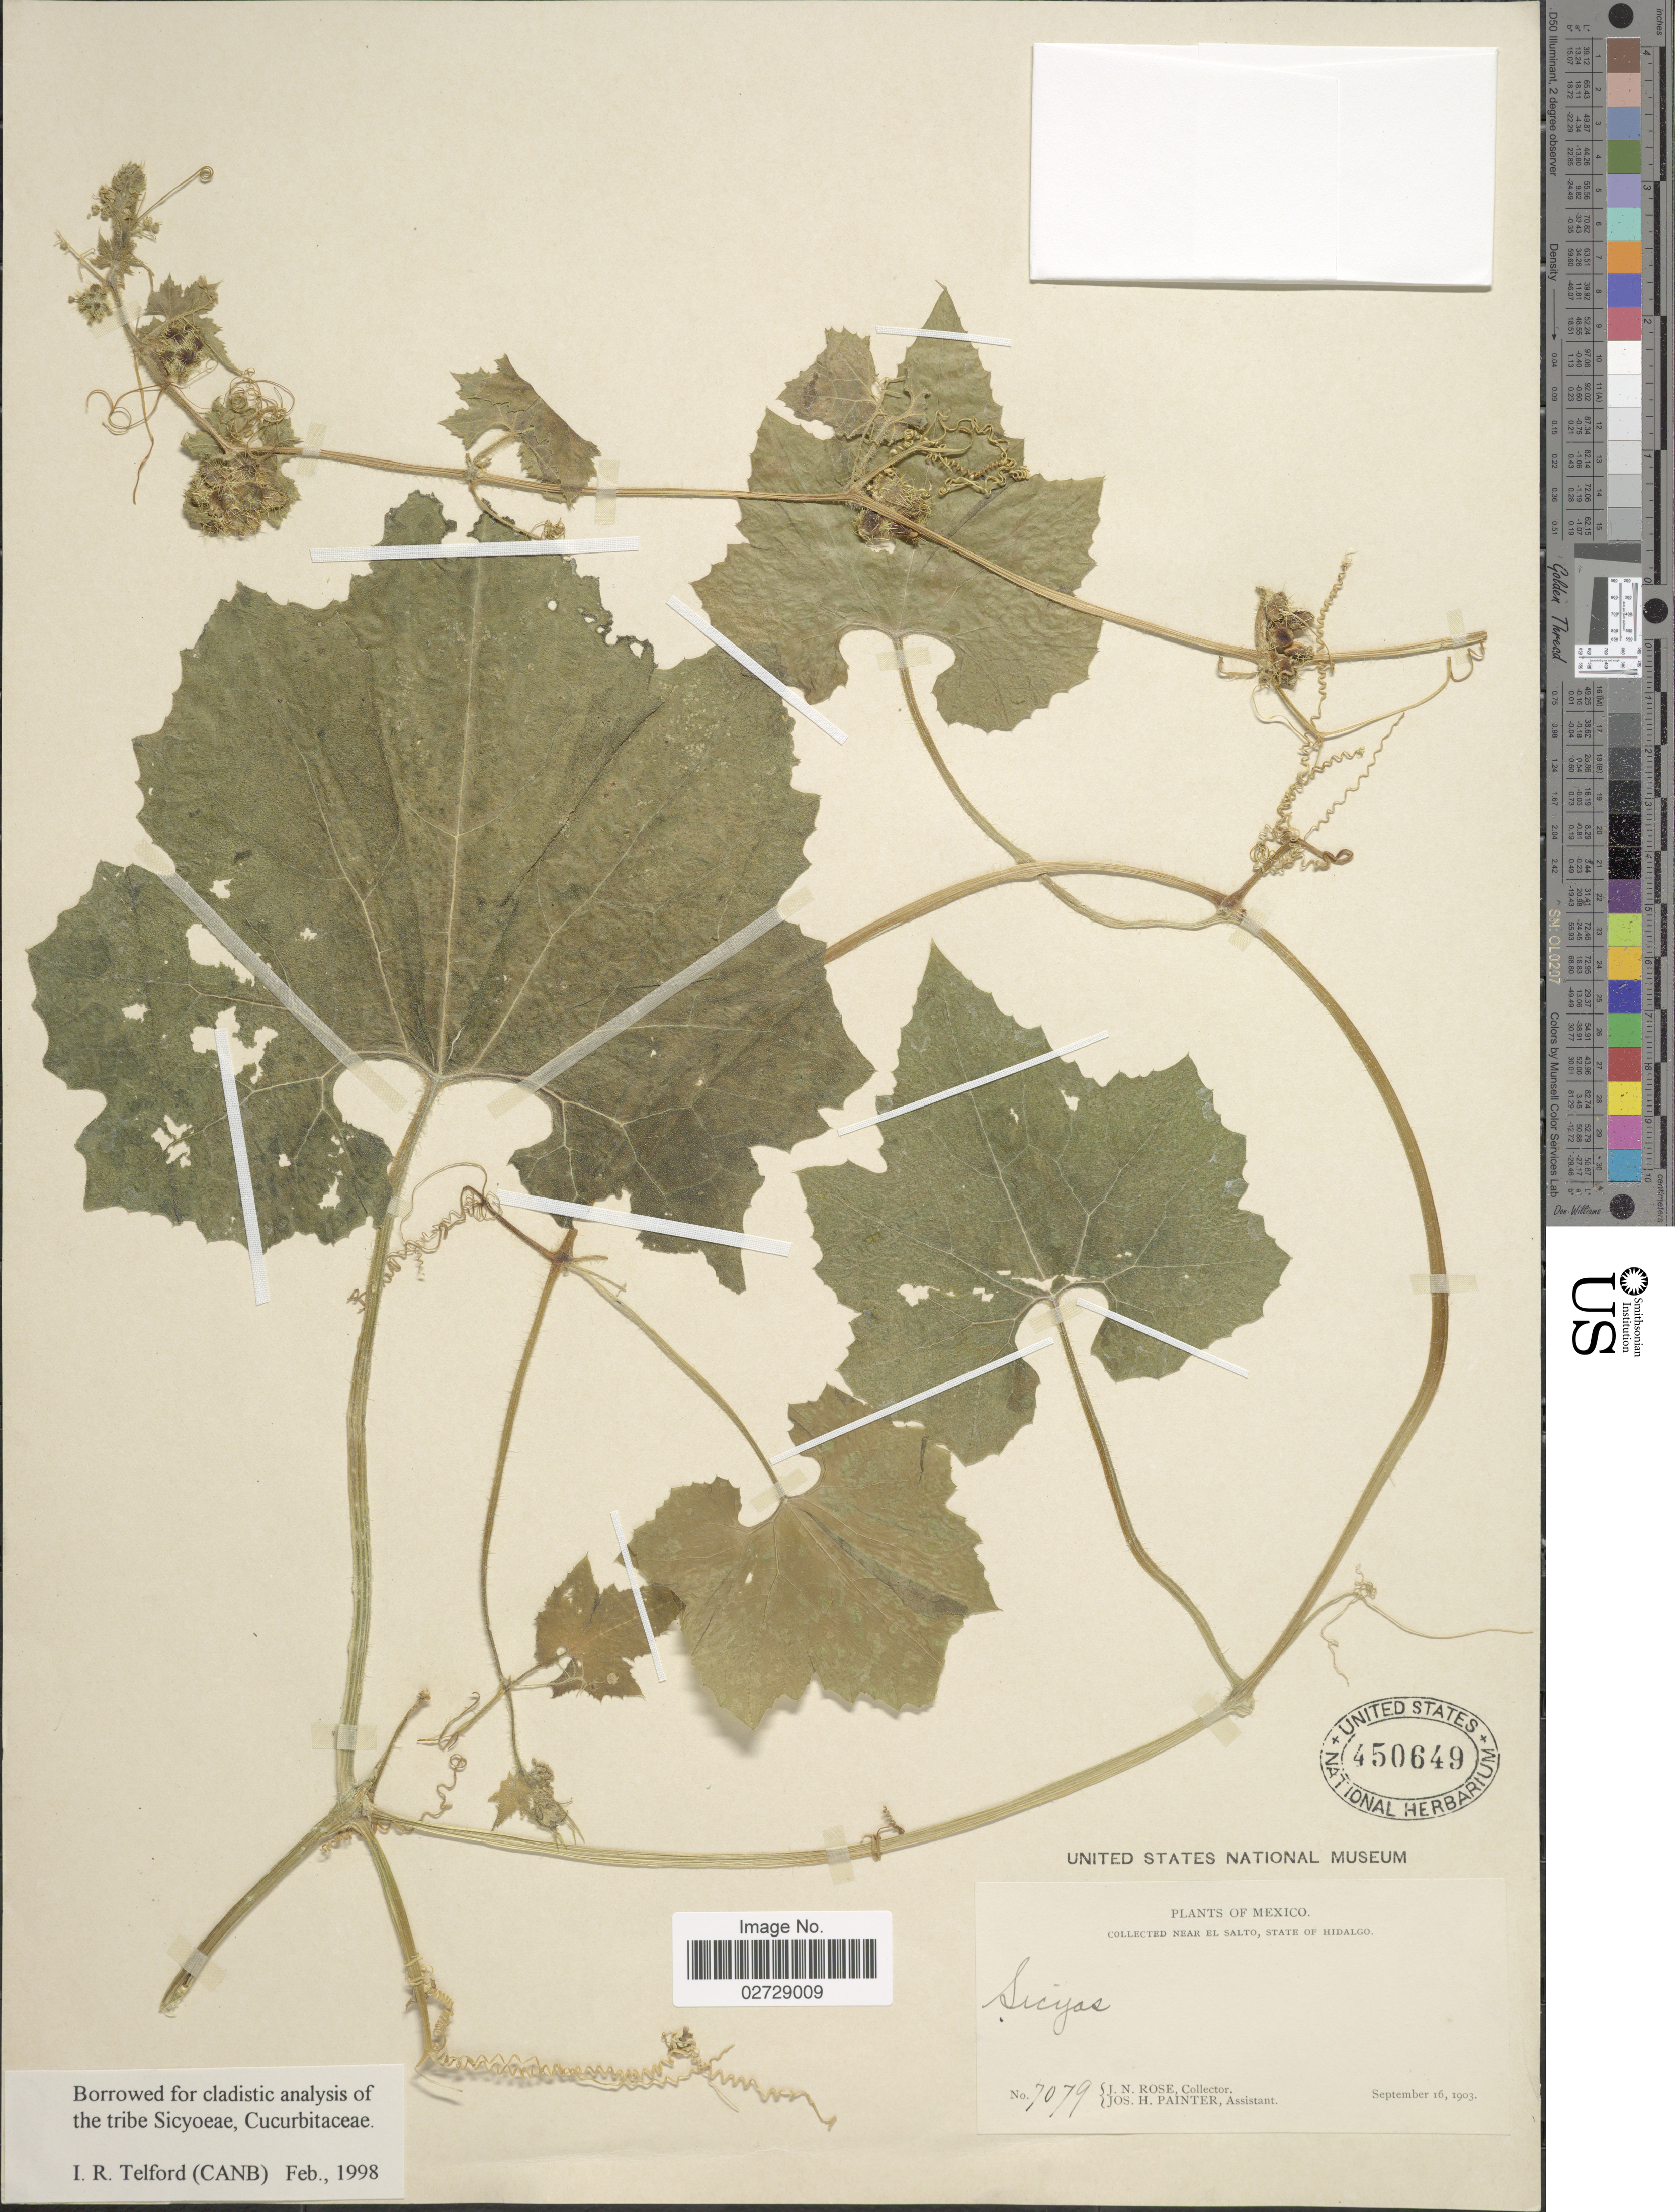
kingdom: Plantae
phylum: Tracheophyta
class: Magnoliopsida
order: Cucurbitales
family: Cucurbitaceae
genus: Sicyos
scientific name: Sicyos sp.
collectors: J. N. Rose & J. H. Painter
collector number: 7079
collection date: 1903-09-16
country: Mexico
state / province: Hidalgo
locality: Near El Salto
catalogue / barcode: US 450649